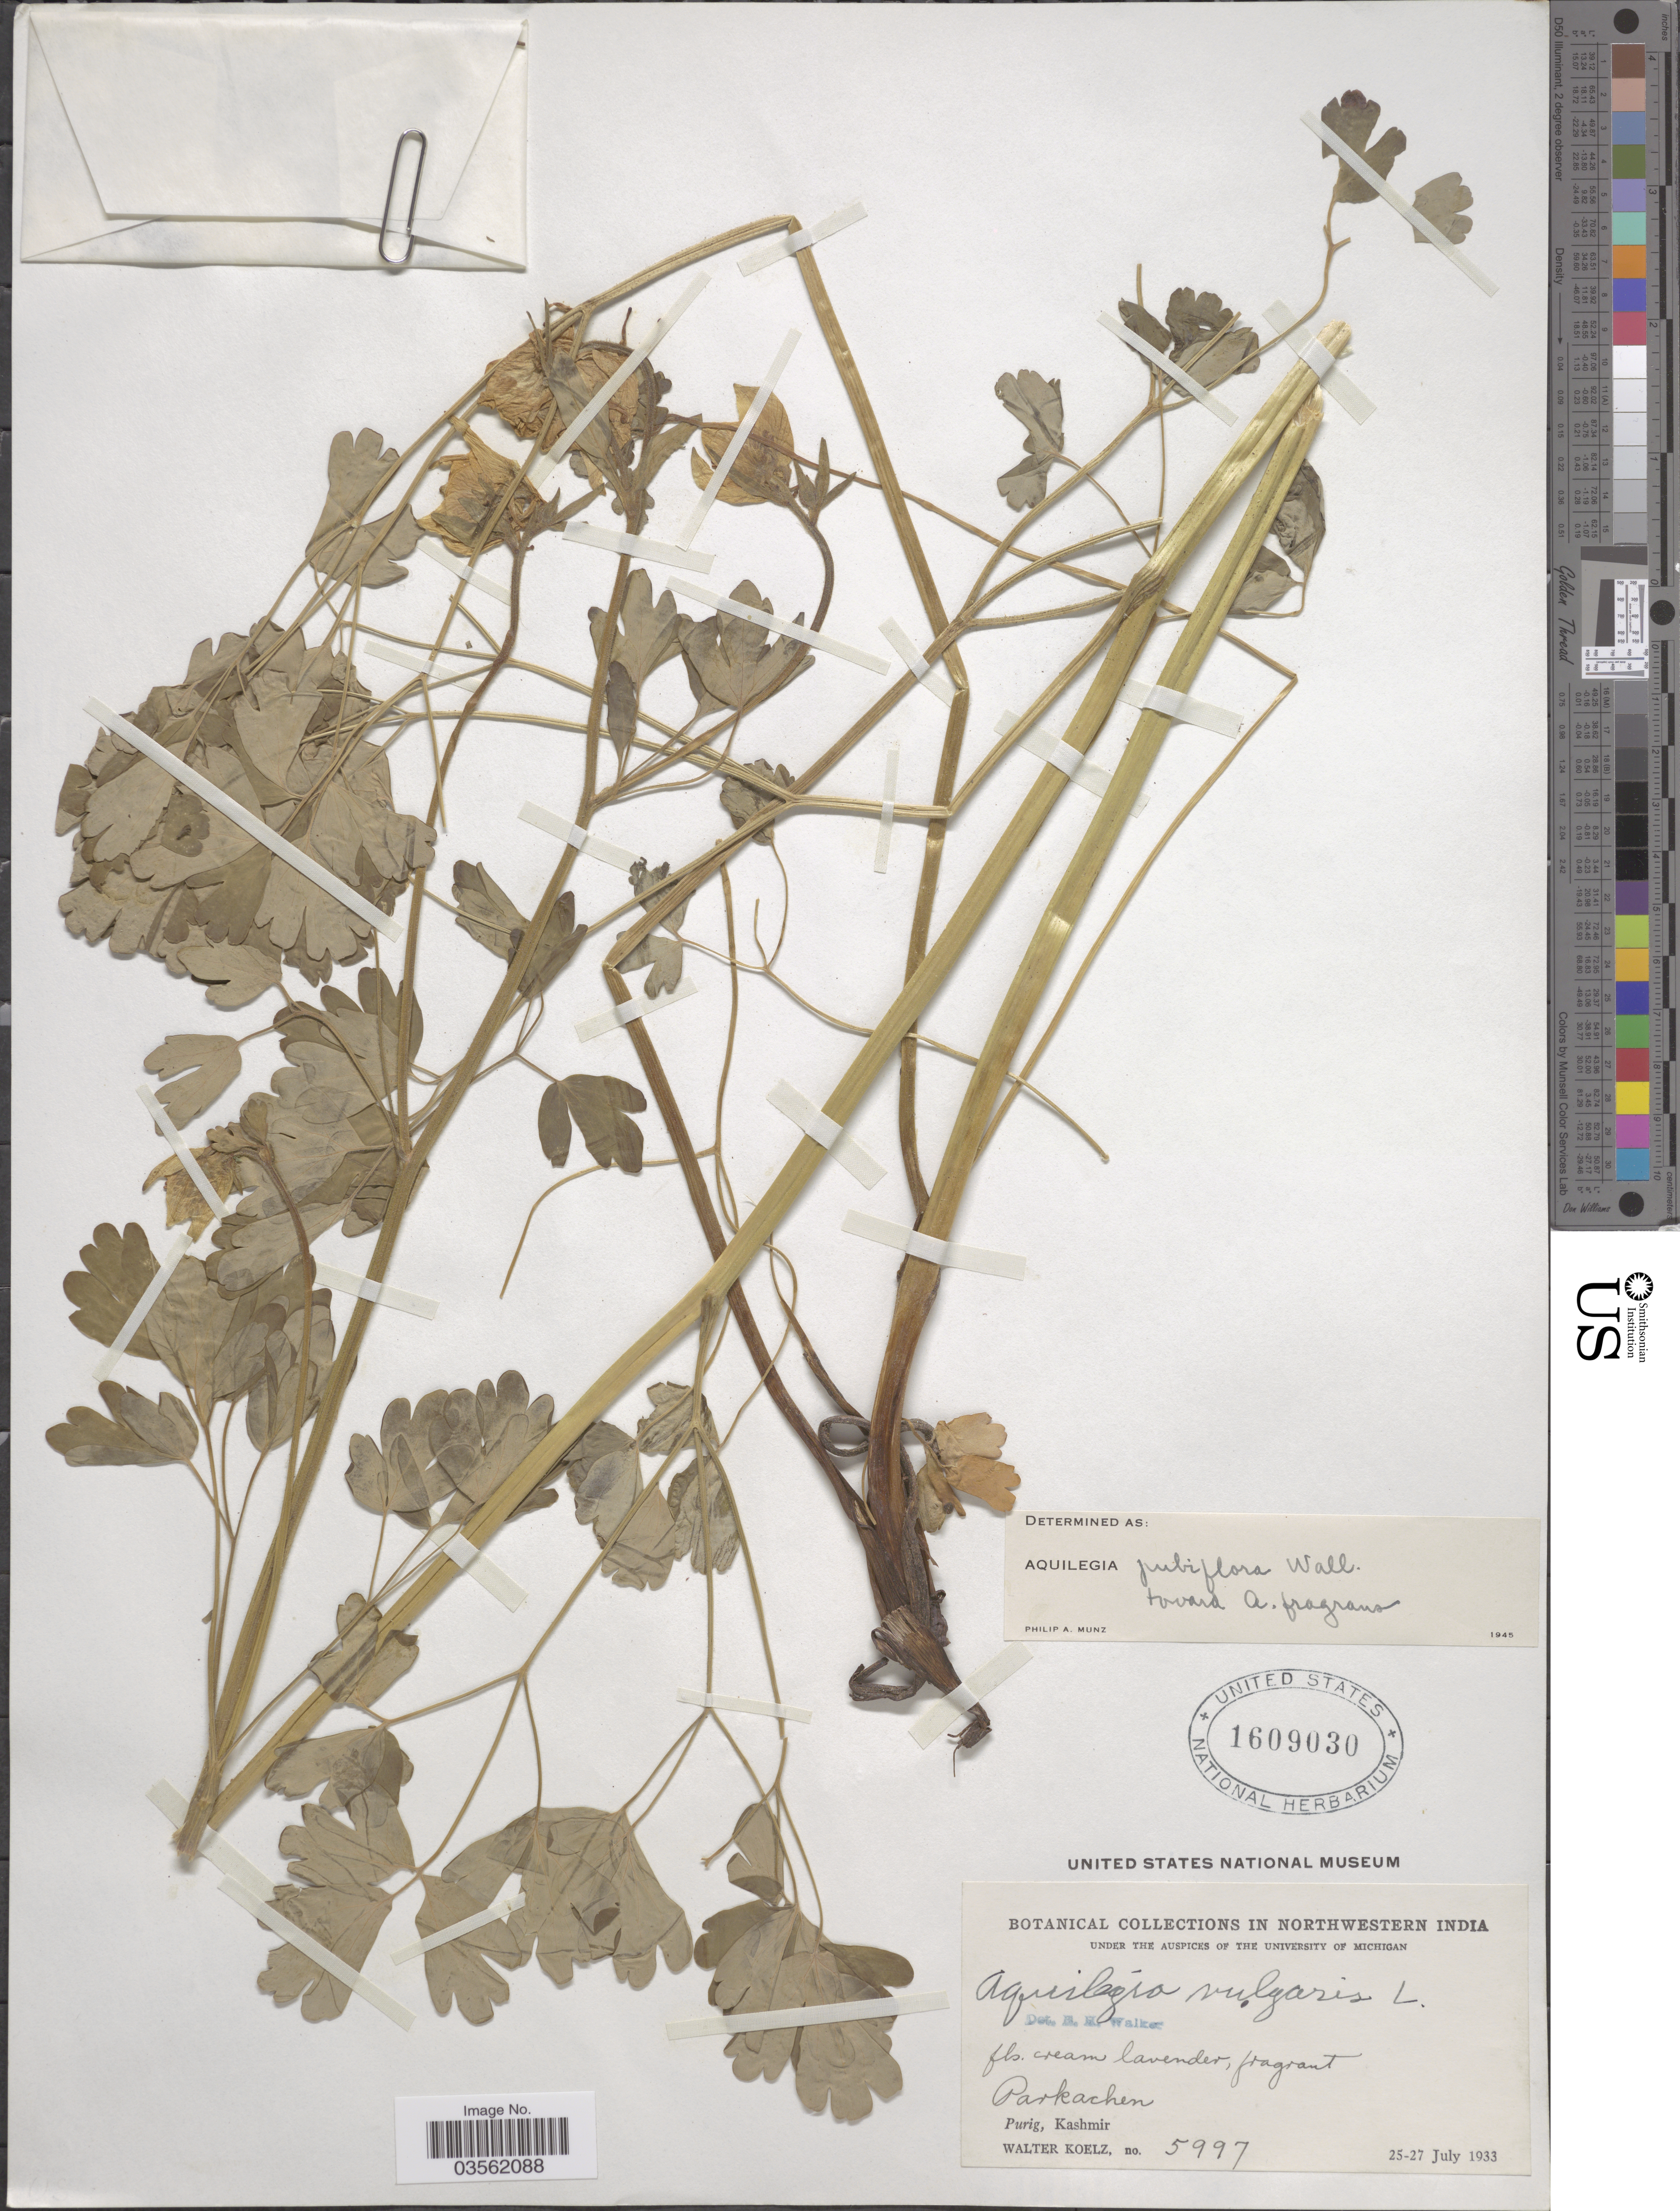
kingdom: Plantae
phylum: Tracheophyta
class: Magnoliopsida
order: Ranunculales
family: Ranunculaceae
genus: Aquilegia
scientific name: Aquilegia pubiflora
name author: Wall. ex Royle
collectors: W. N. Koelz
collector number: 5997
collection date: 1933-07-25/1933-07-27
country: India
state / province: Jammu and Kashmir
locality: Northwestern India. Parkachen. Purig, Kashmir.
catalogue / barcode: US 1609030